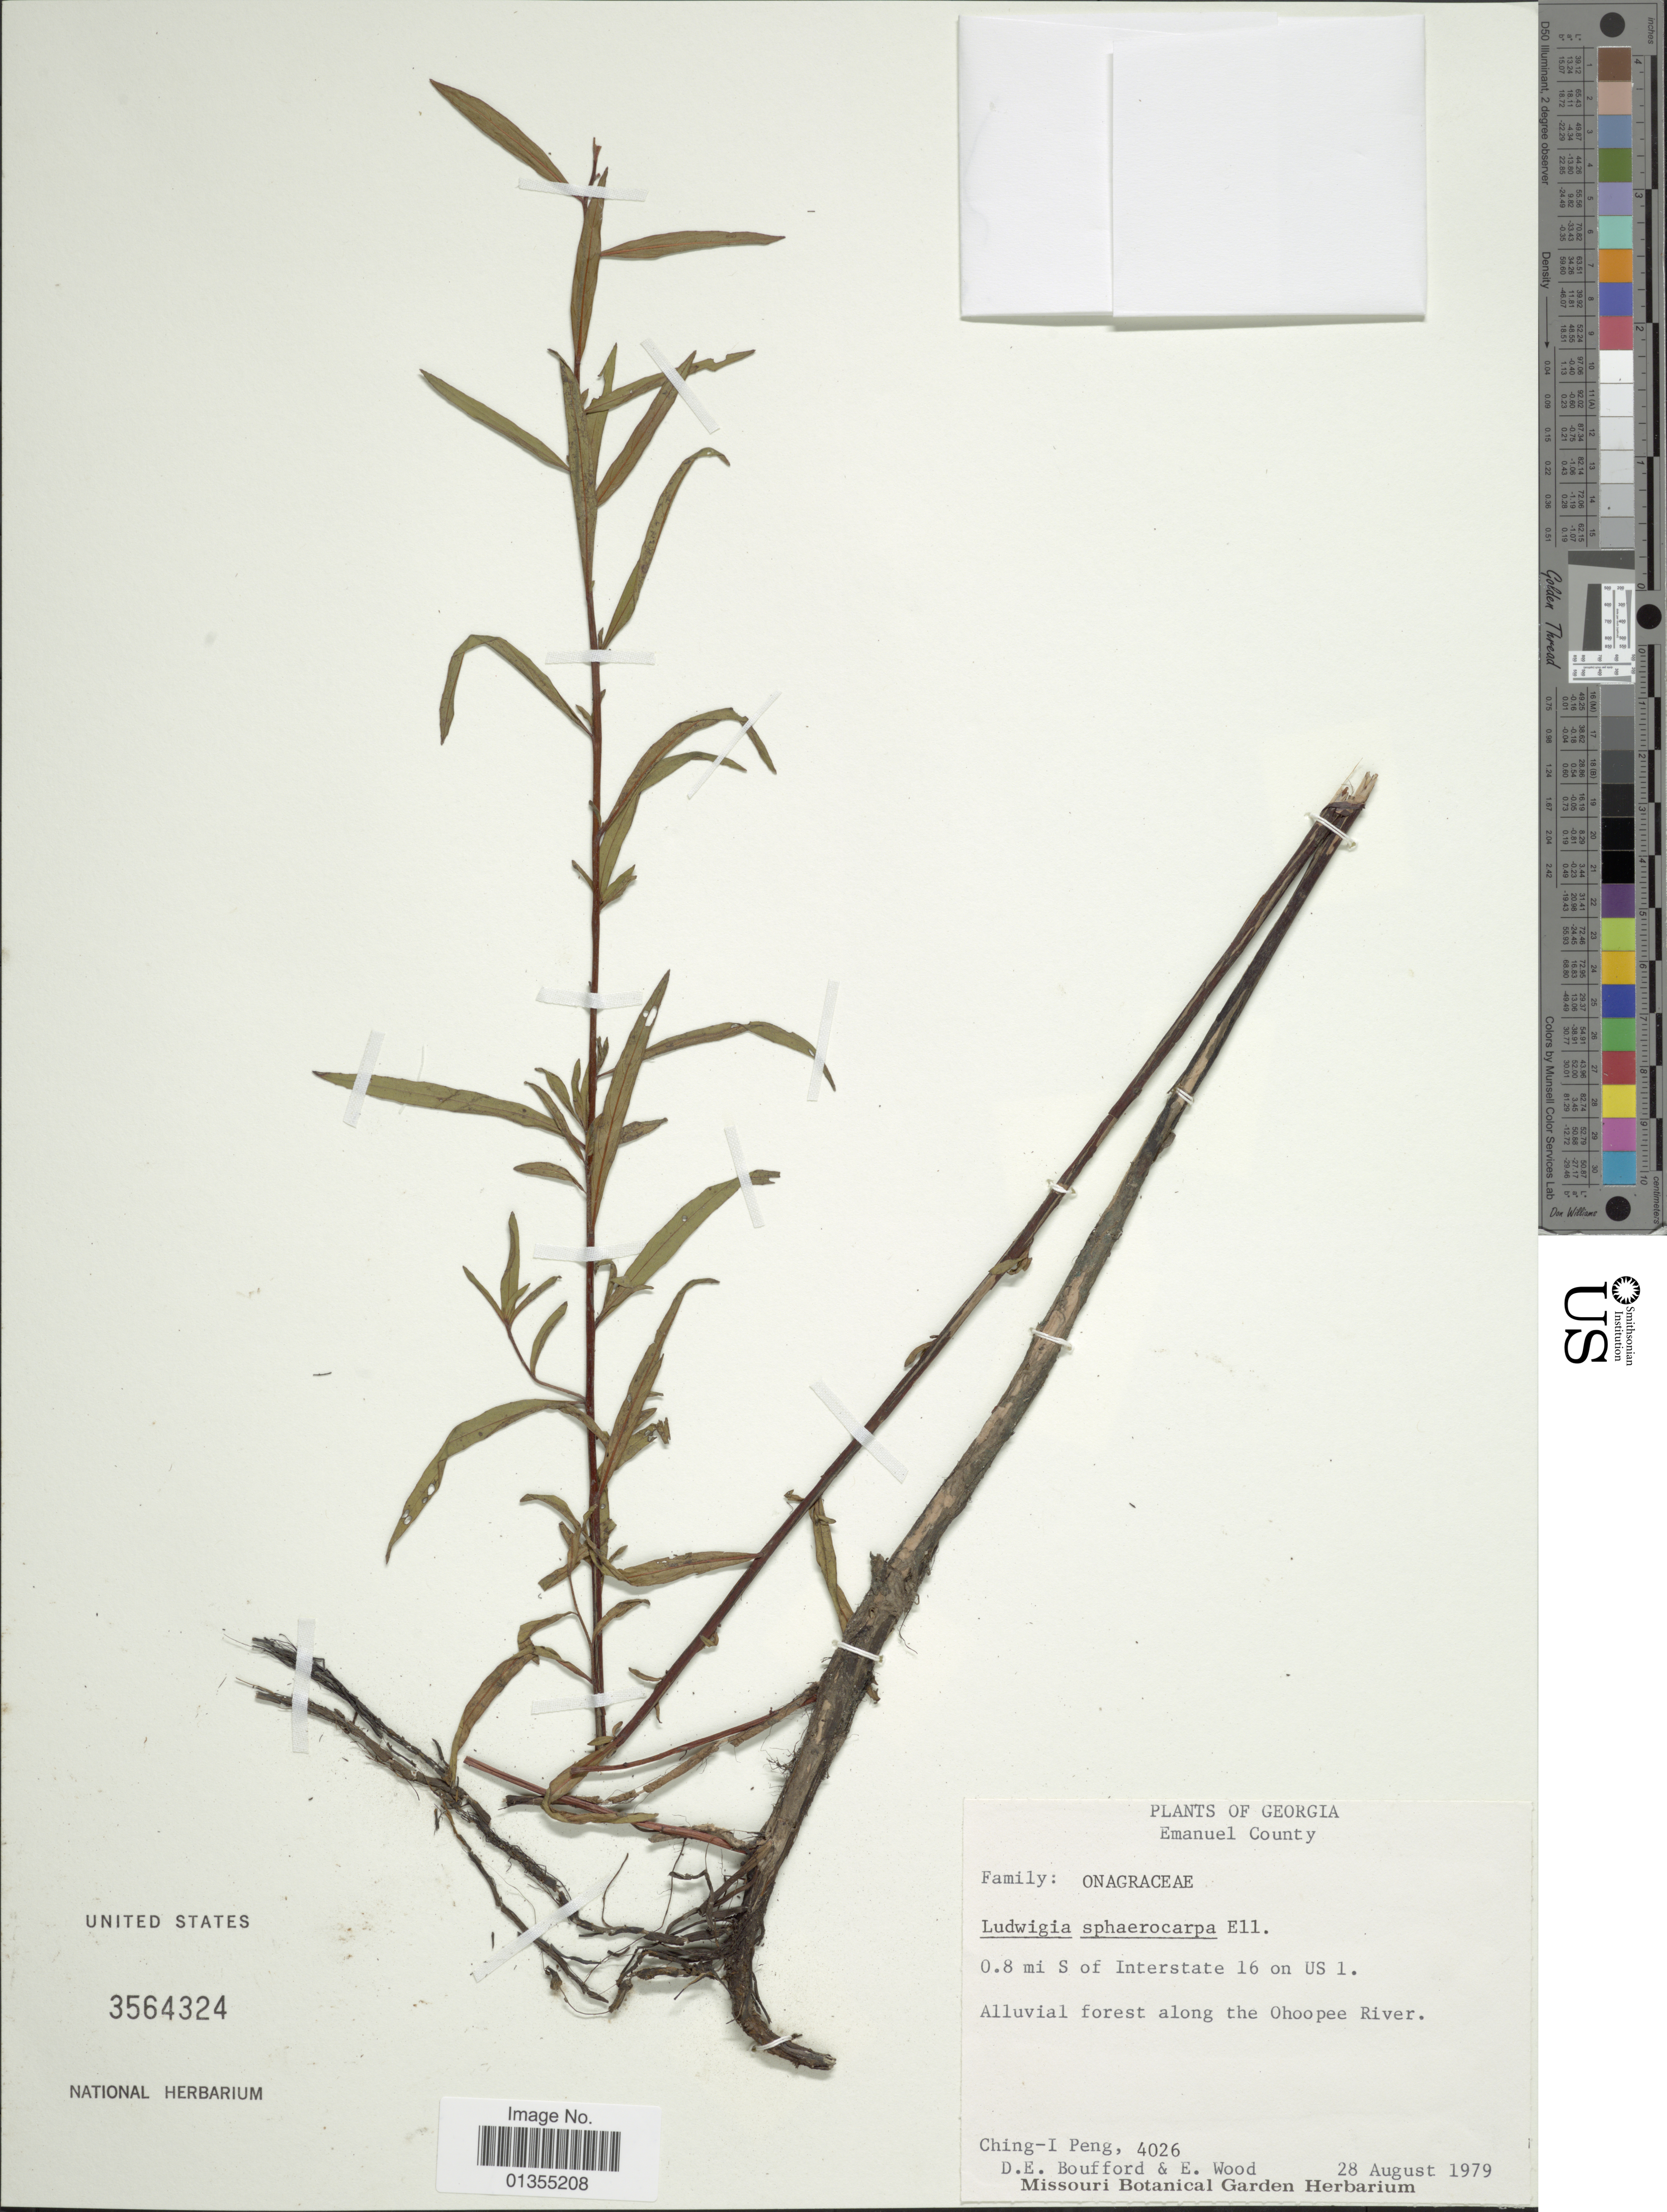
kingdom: Plantae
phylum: Tracheophyta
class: Magnoliopsida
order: Myrtales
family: Onagraceae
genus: Ludwigia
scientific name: Ludwigia sphaerocarpa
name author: Elliott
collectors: C.-I Peng, D. E. Boufford & E. Wood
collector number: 4026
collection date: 1979-08-28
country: United States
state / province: Georgia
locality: Emanuel County. 0.8 mi S of Interstate 16 on US 1. Alluvial forest along the Ohoopee River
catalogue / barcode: US 3564324